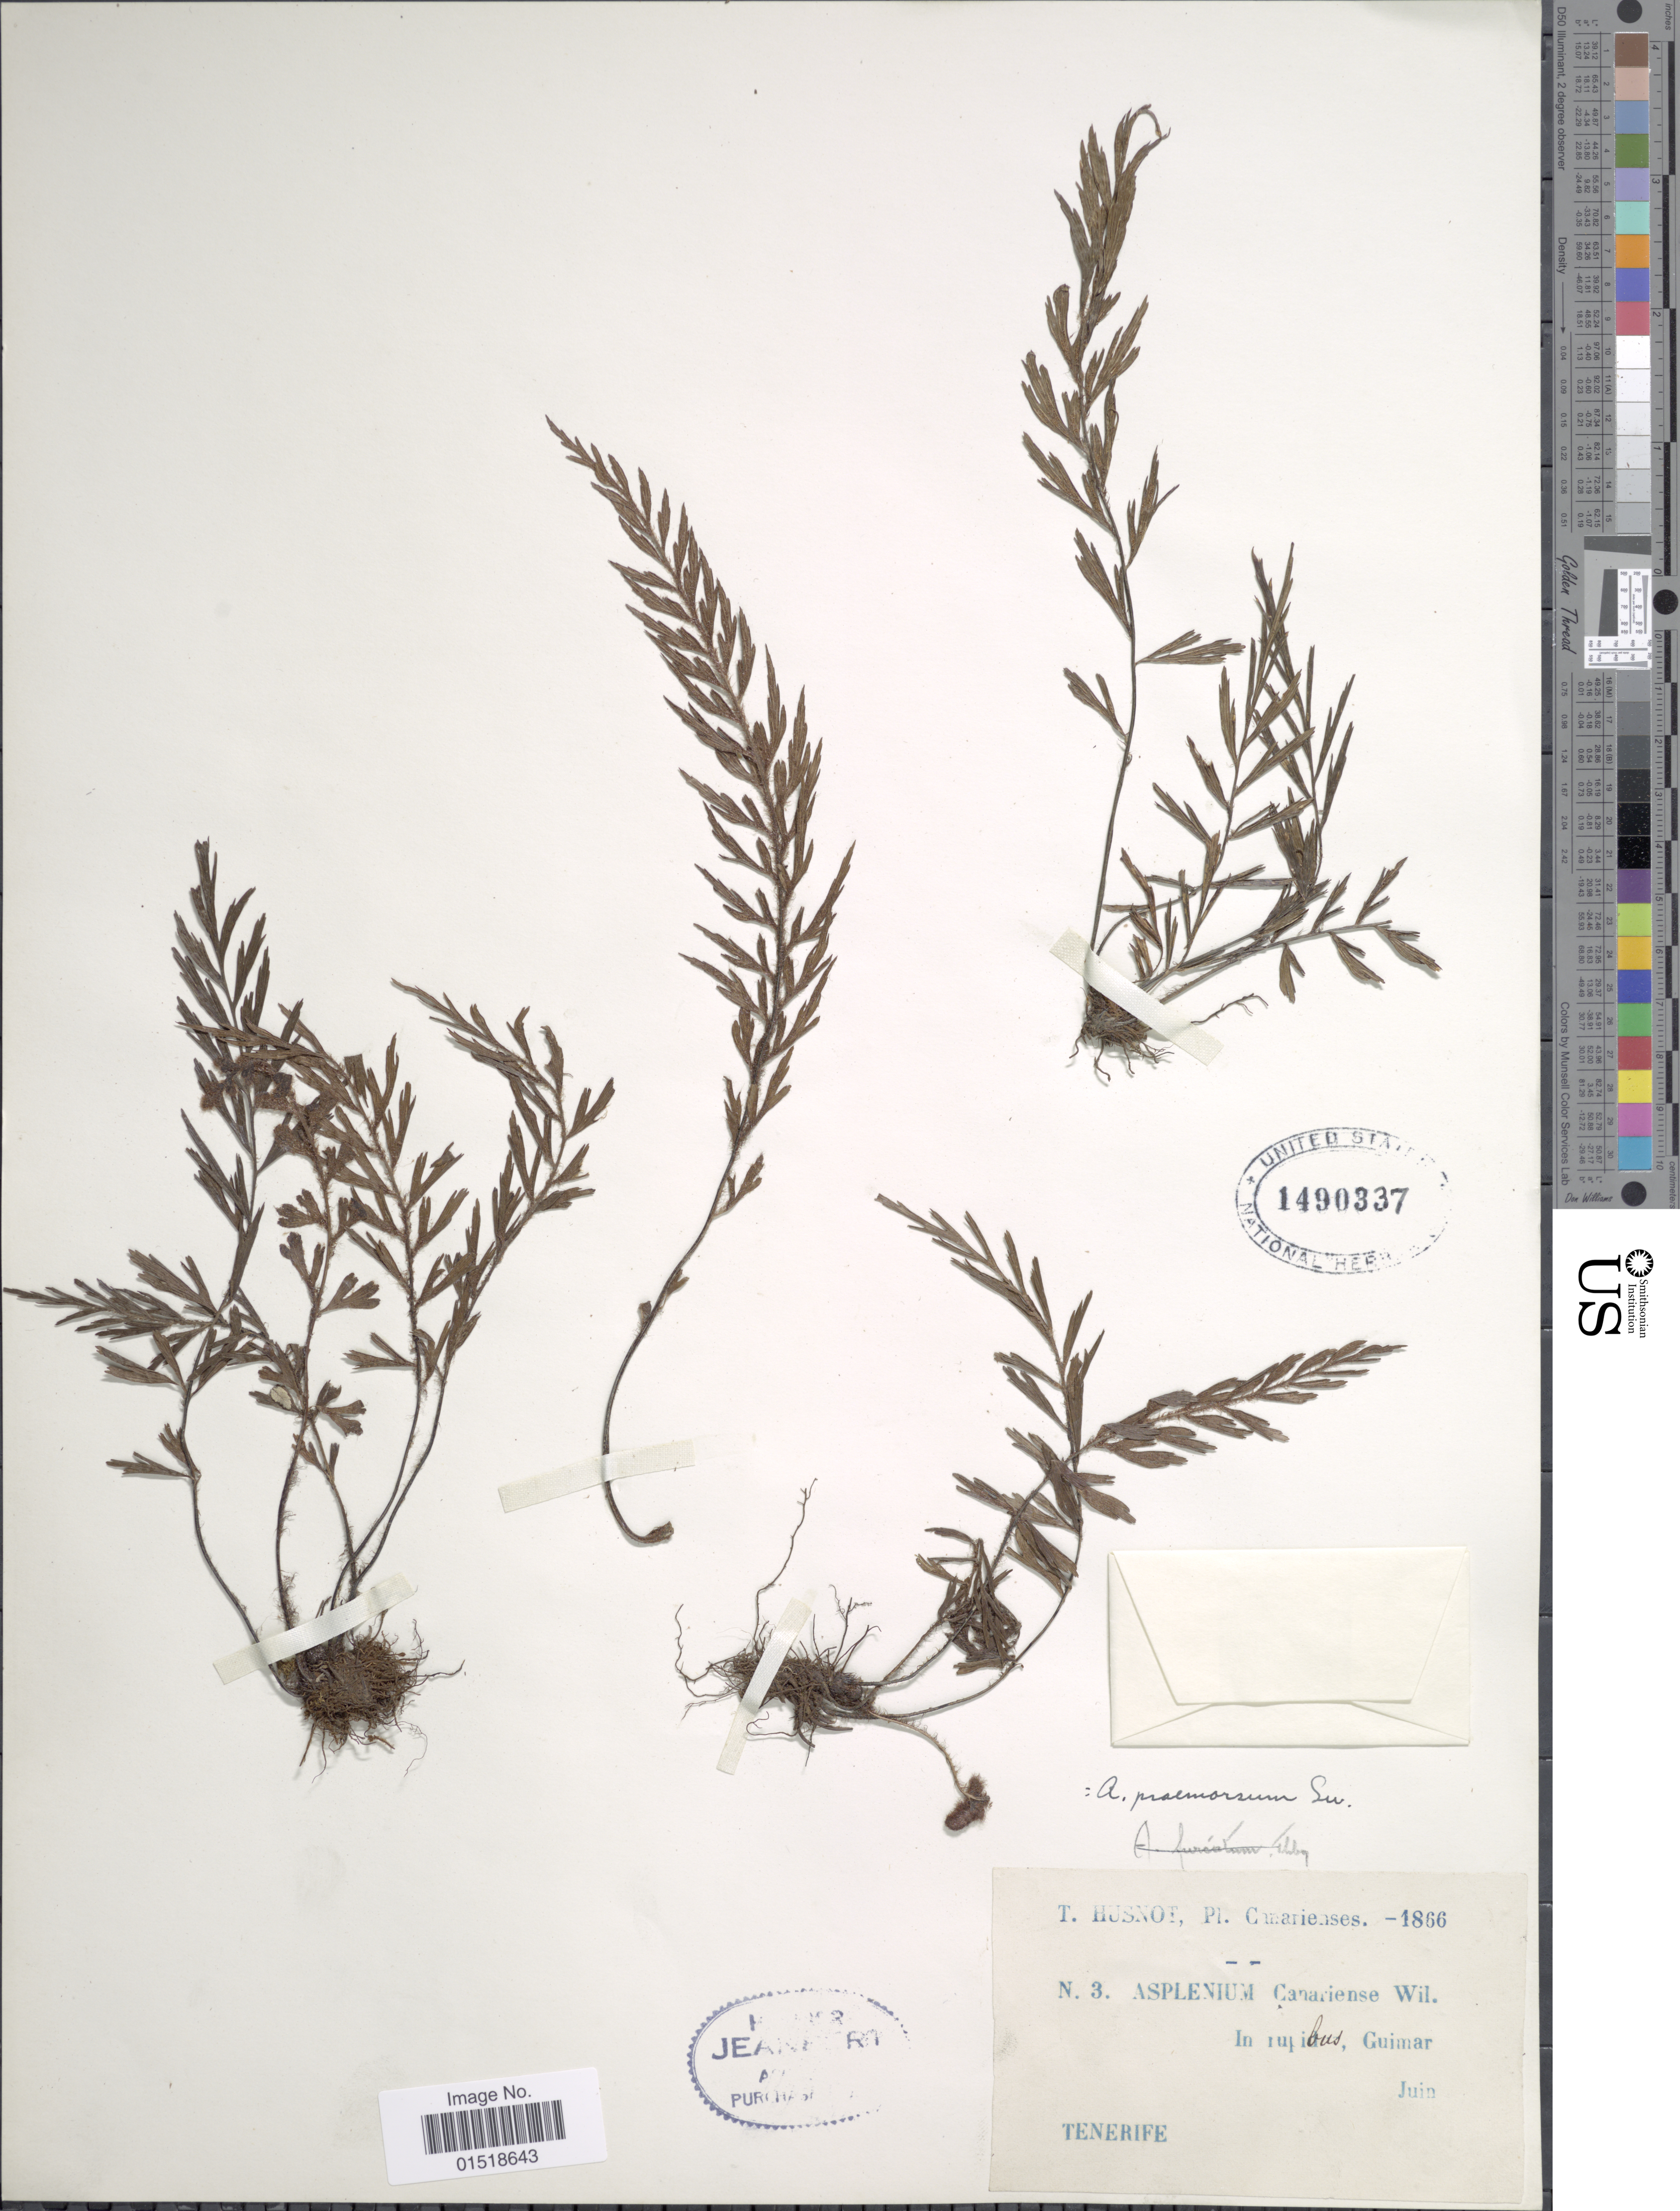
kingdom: Plantae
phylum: Tracheophyta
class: Polypodiopsida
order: Polypodiales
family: Aspleniaceae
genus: Asplenium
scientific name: Asplenium aethiopicum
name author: (Burm. f.) Bech.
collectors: P. T. Husnot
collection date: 1866-06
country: Spain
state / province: Canarias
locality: In rupibus, Guimar, Tenerife.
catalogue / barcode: US 1490337